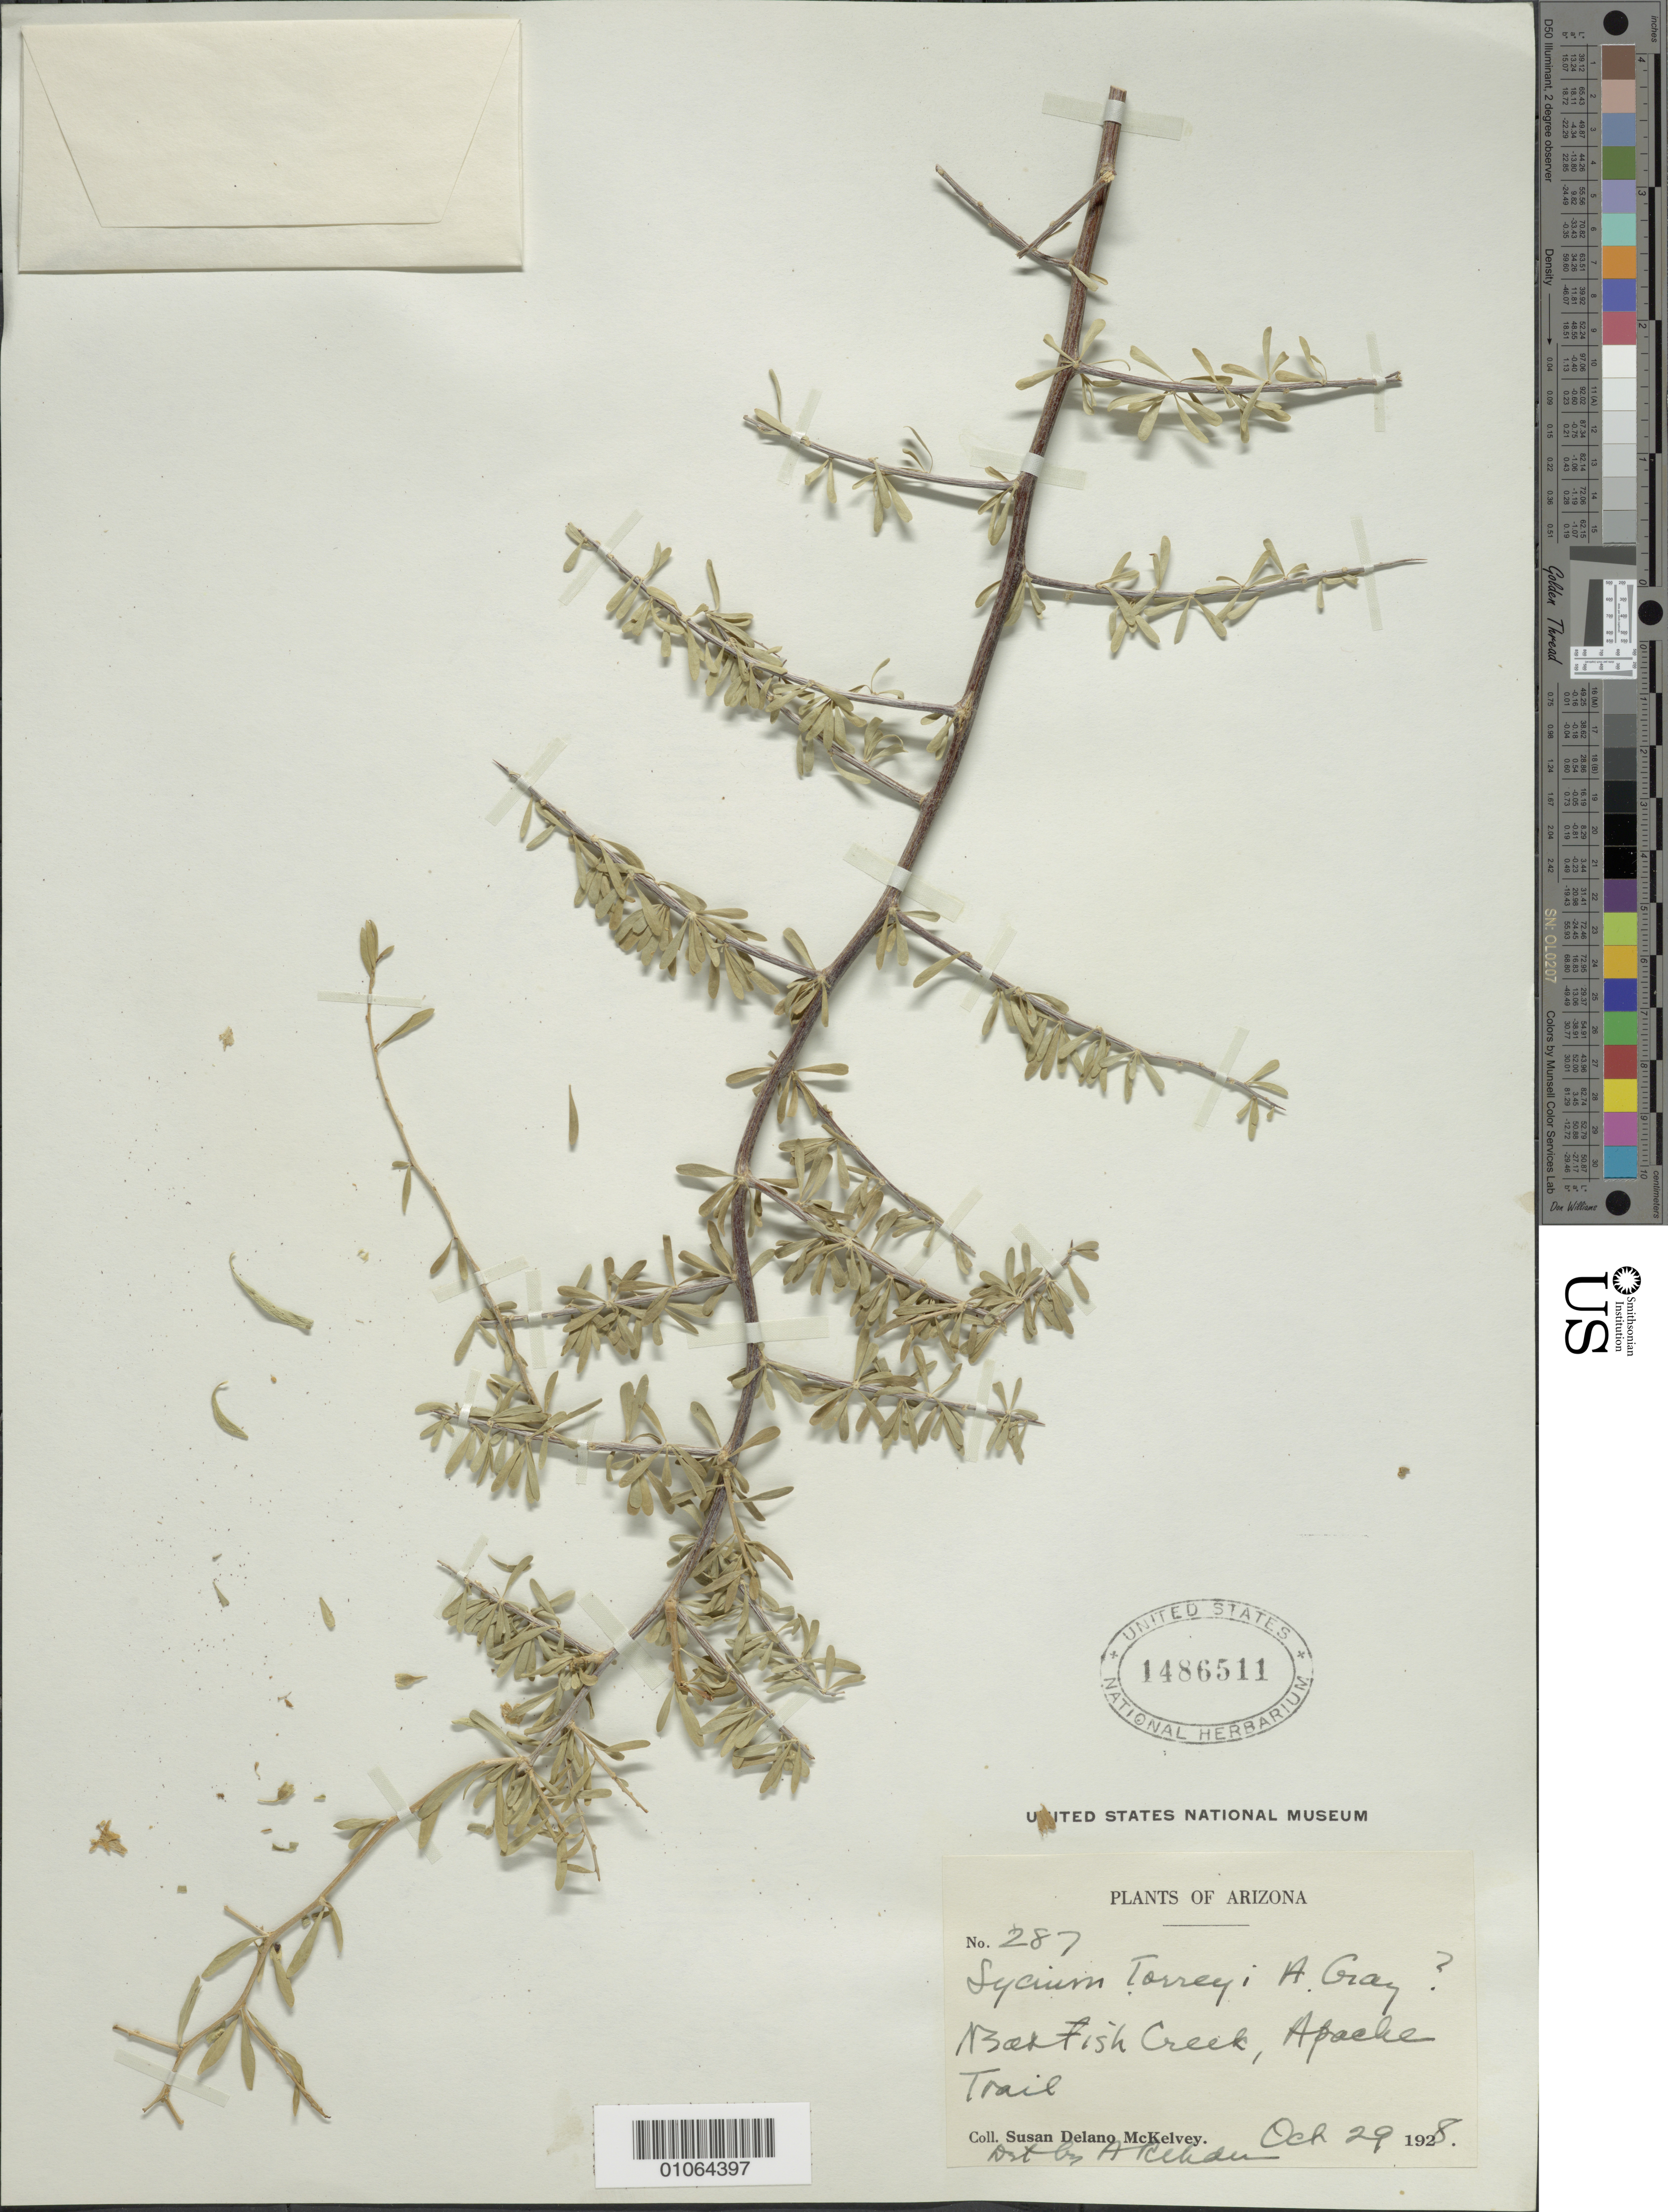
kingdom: Plantae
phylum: Tracheophyta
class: Magnoliopsida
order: Solanales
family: Solanaceae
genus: Lycium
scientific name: Lycium torreyi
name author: A. Gray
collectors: S. A. McKelvey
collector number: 287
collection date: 1928-10-29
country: United States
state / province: Arizona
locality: Near Fish Creek, Apache Trail.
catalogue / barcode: US 1486511